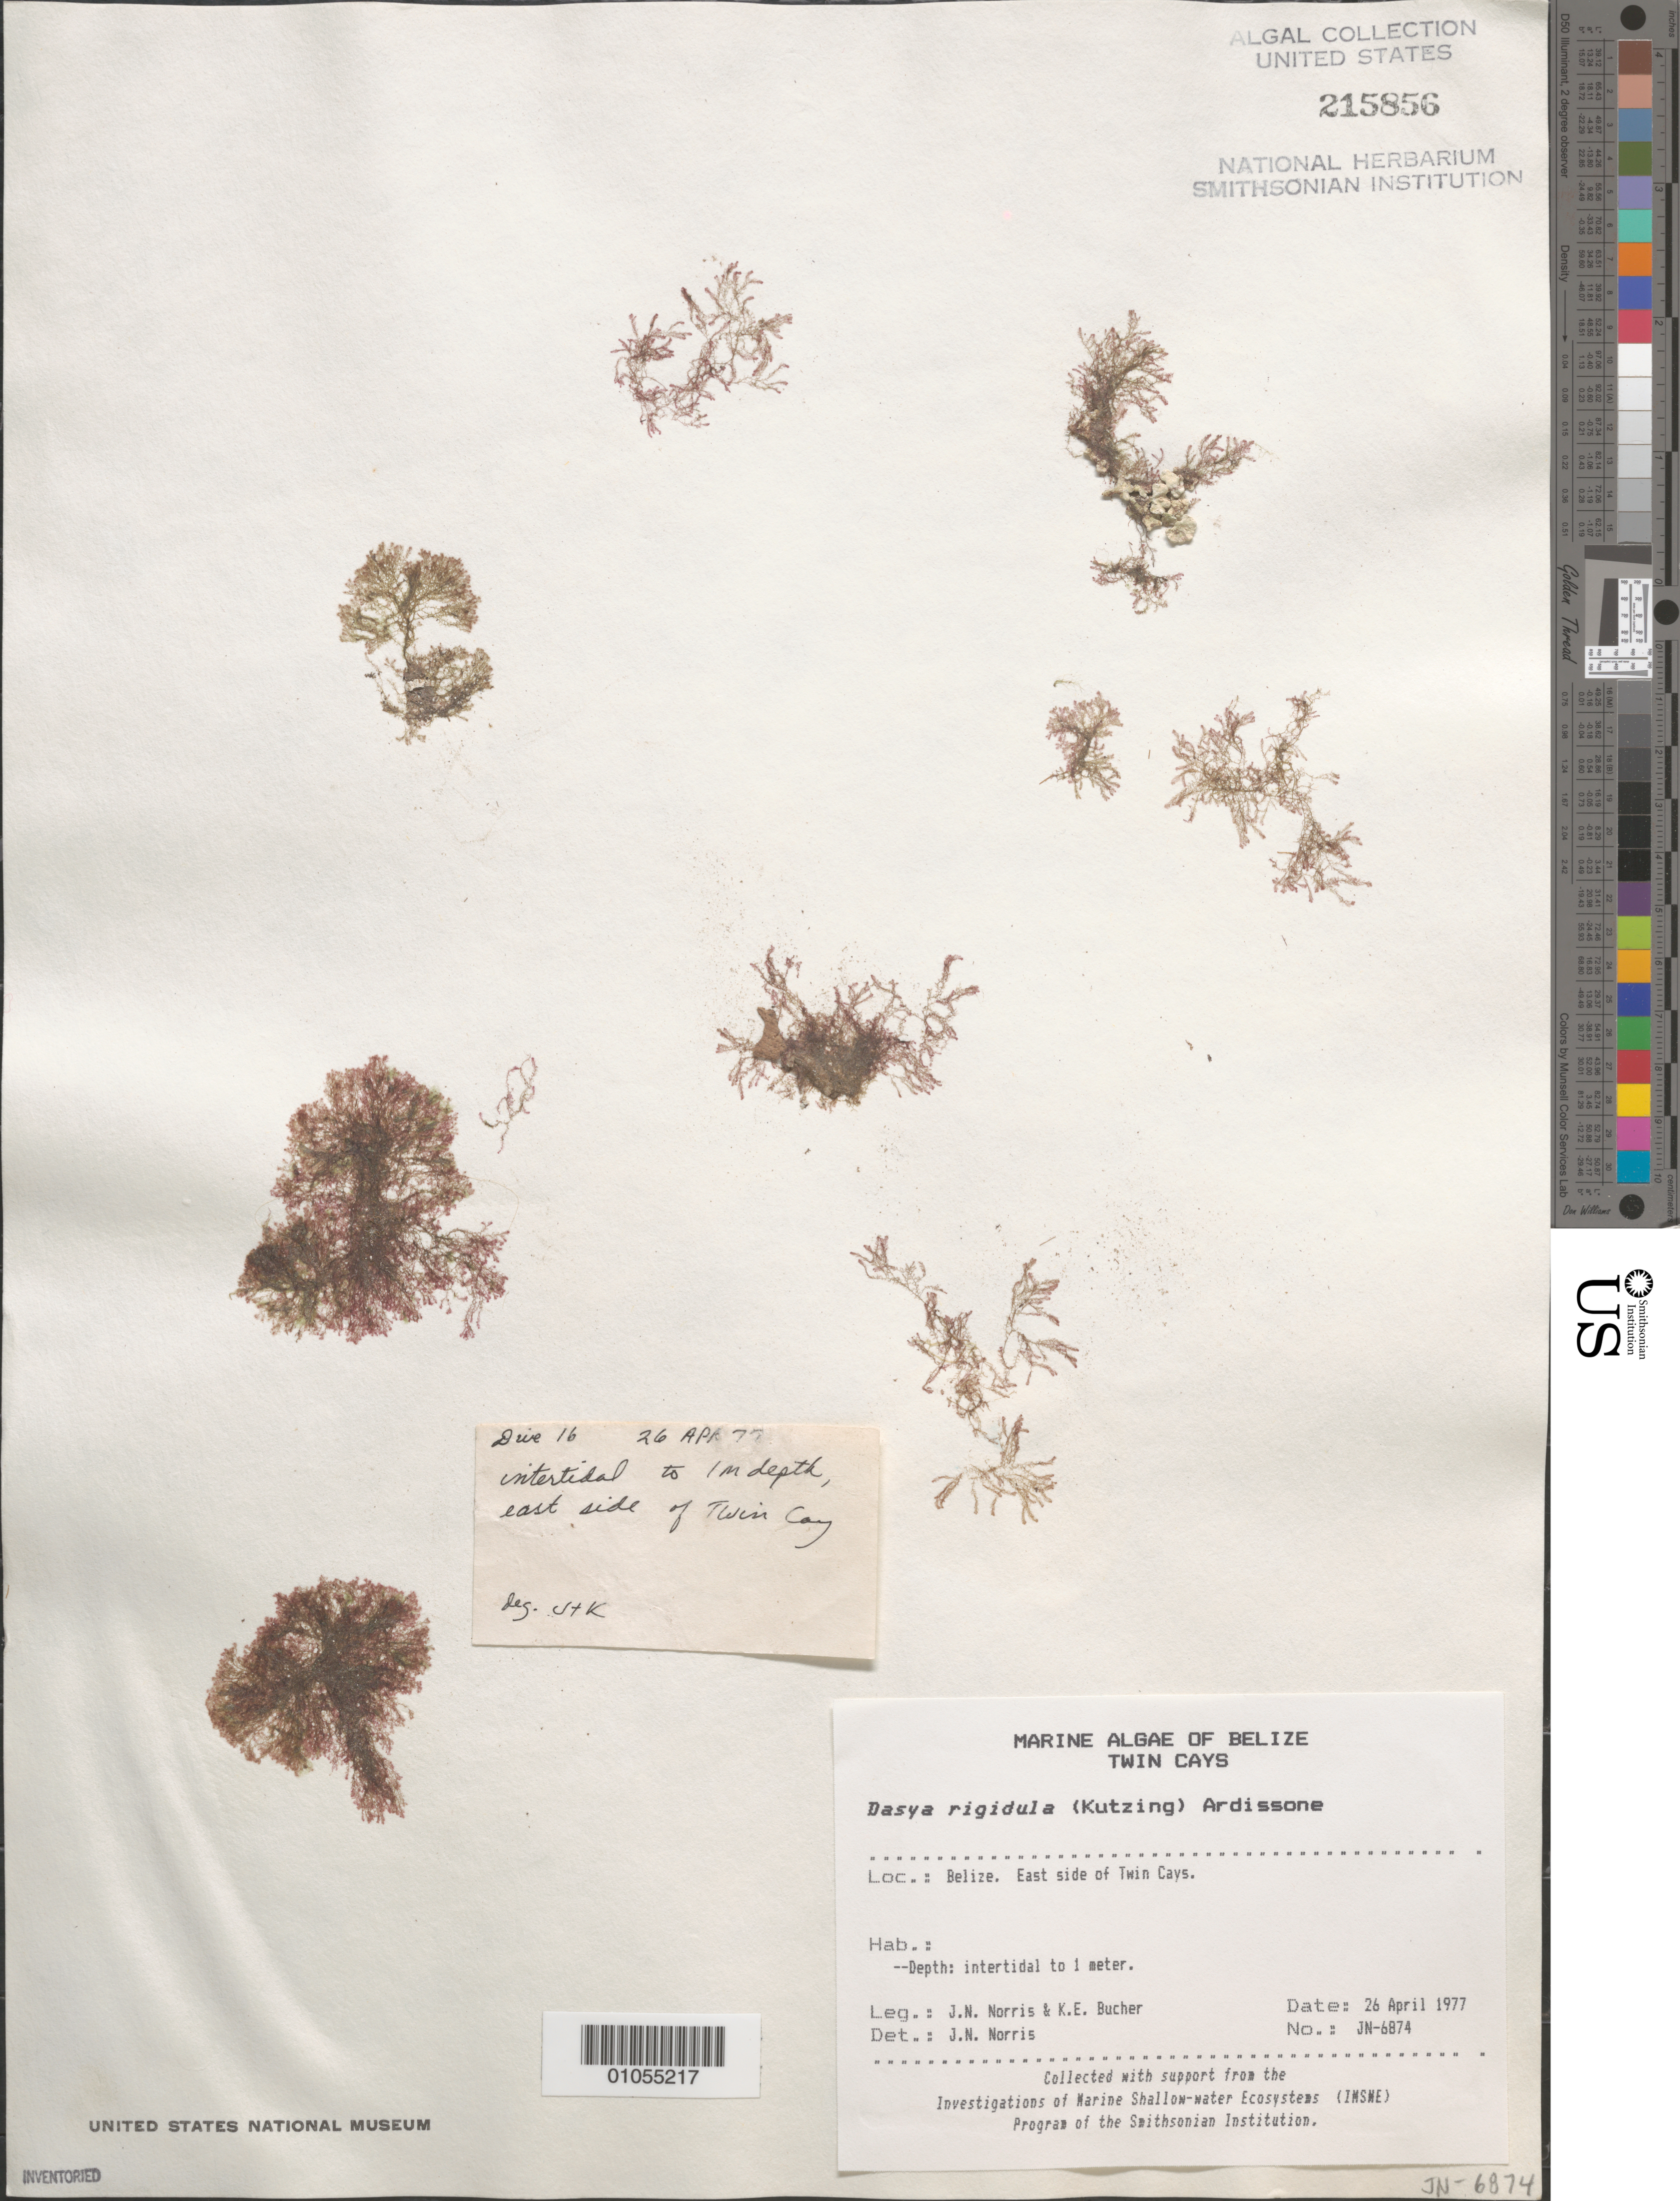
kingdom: Plantae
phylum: Rhodophyta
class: Florideophyceae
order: Ceramiales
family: Dasyaceae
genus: Dasya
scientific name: Dasya rigidula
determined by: Norris, James N.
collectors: J. N. Norris & K. E. Bucher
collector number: JN-6874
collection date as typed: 26 Apr 1977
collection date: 1977-04-26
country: Belize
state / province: Stann Creek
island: Twin Cays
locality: East side of Twin Cays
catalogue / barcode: US 215856